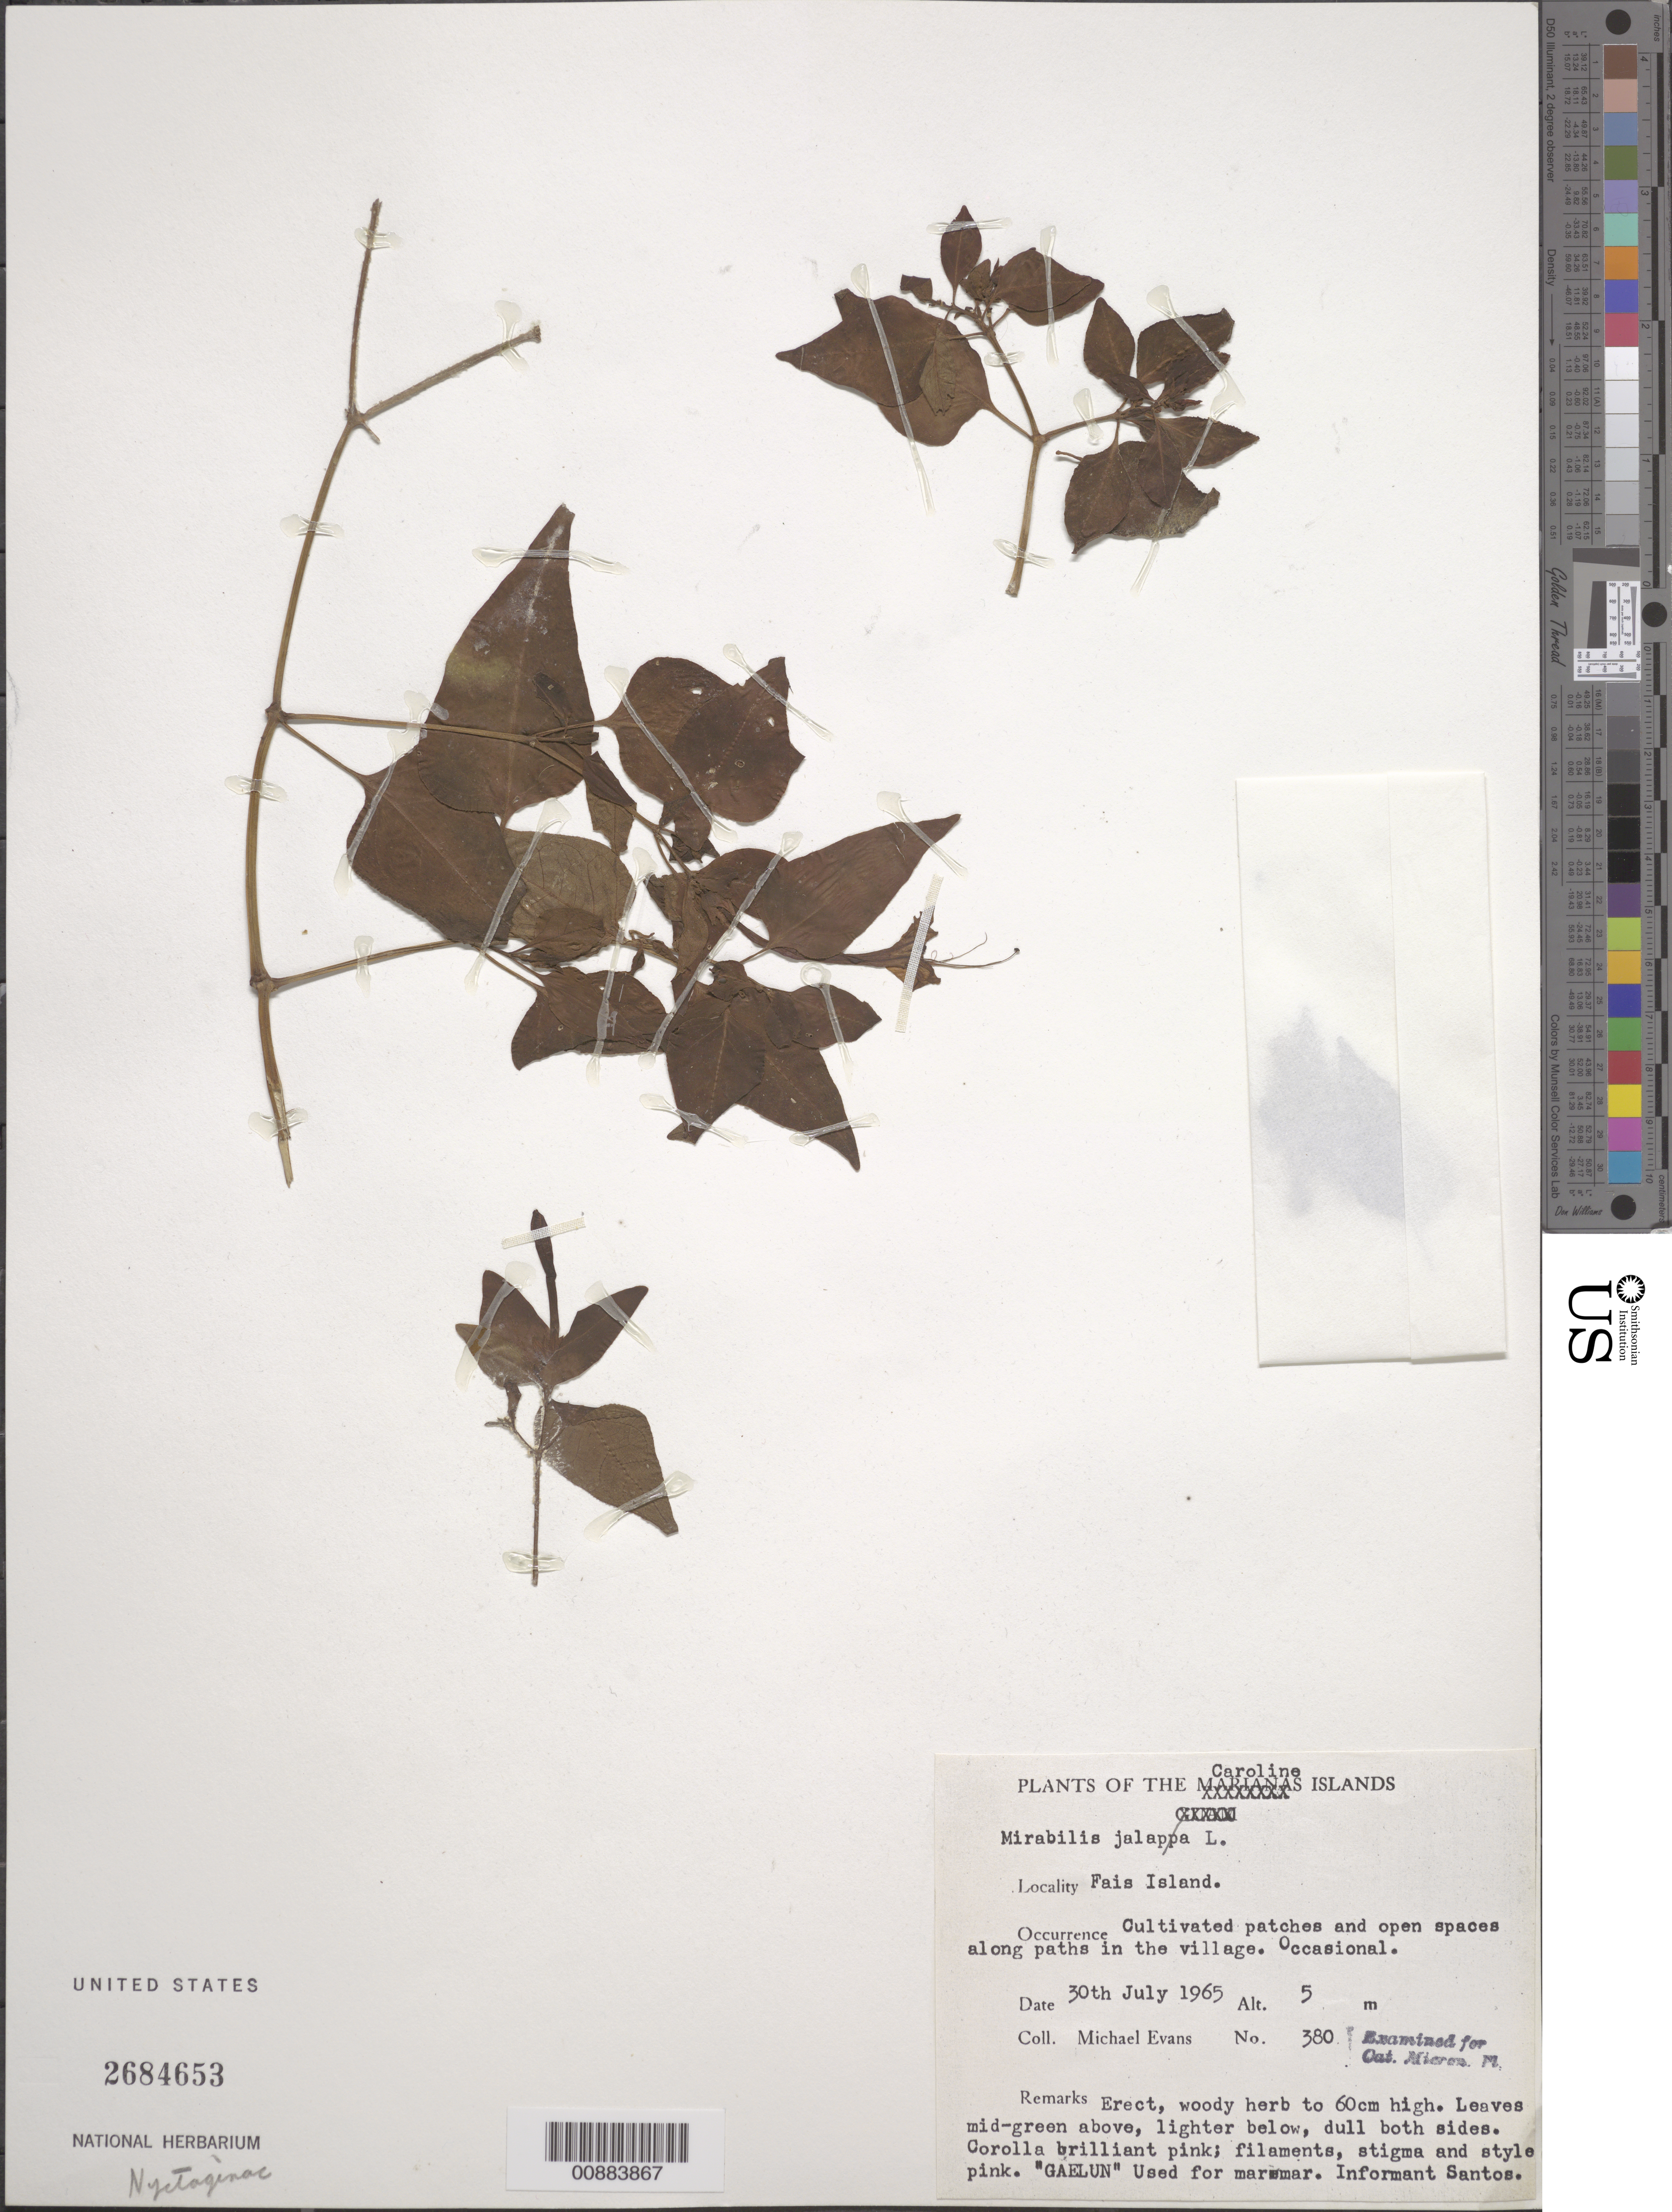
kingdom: Plantae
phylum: Tracheophyta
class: Magnoliopsida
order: Caryophyllales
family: Nyctaginaceae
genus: Mirabilis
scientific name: Mirabilis jalapa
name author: L.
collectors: M. Evans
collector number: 380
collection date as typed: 30 Jul 1965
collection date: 1965-07-30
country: Micronesia, Federated States of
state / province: Yap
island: Fais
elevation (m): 5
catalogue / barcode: US 2684653